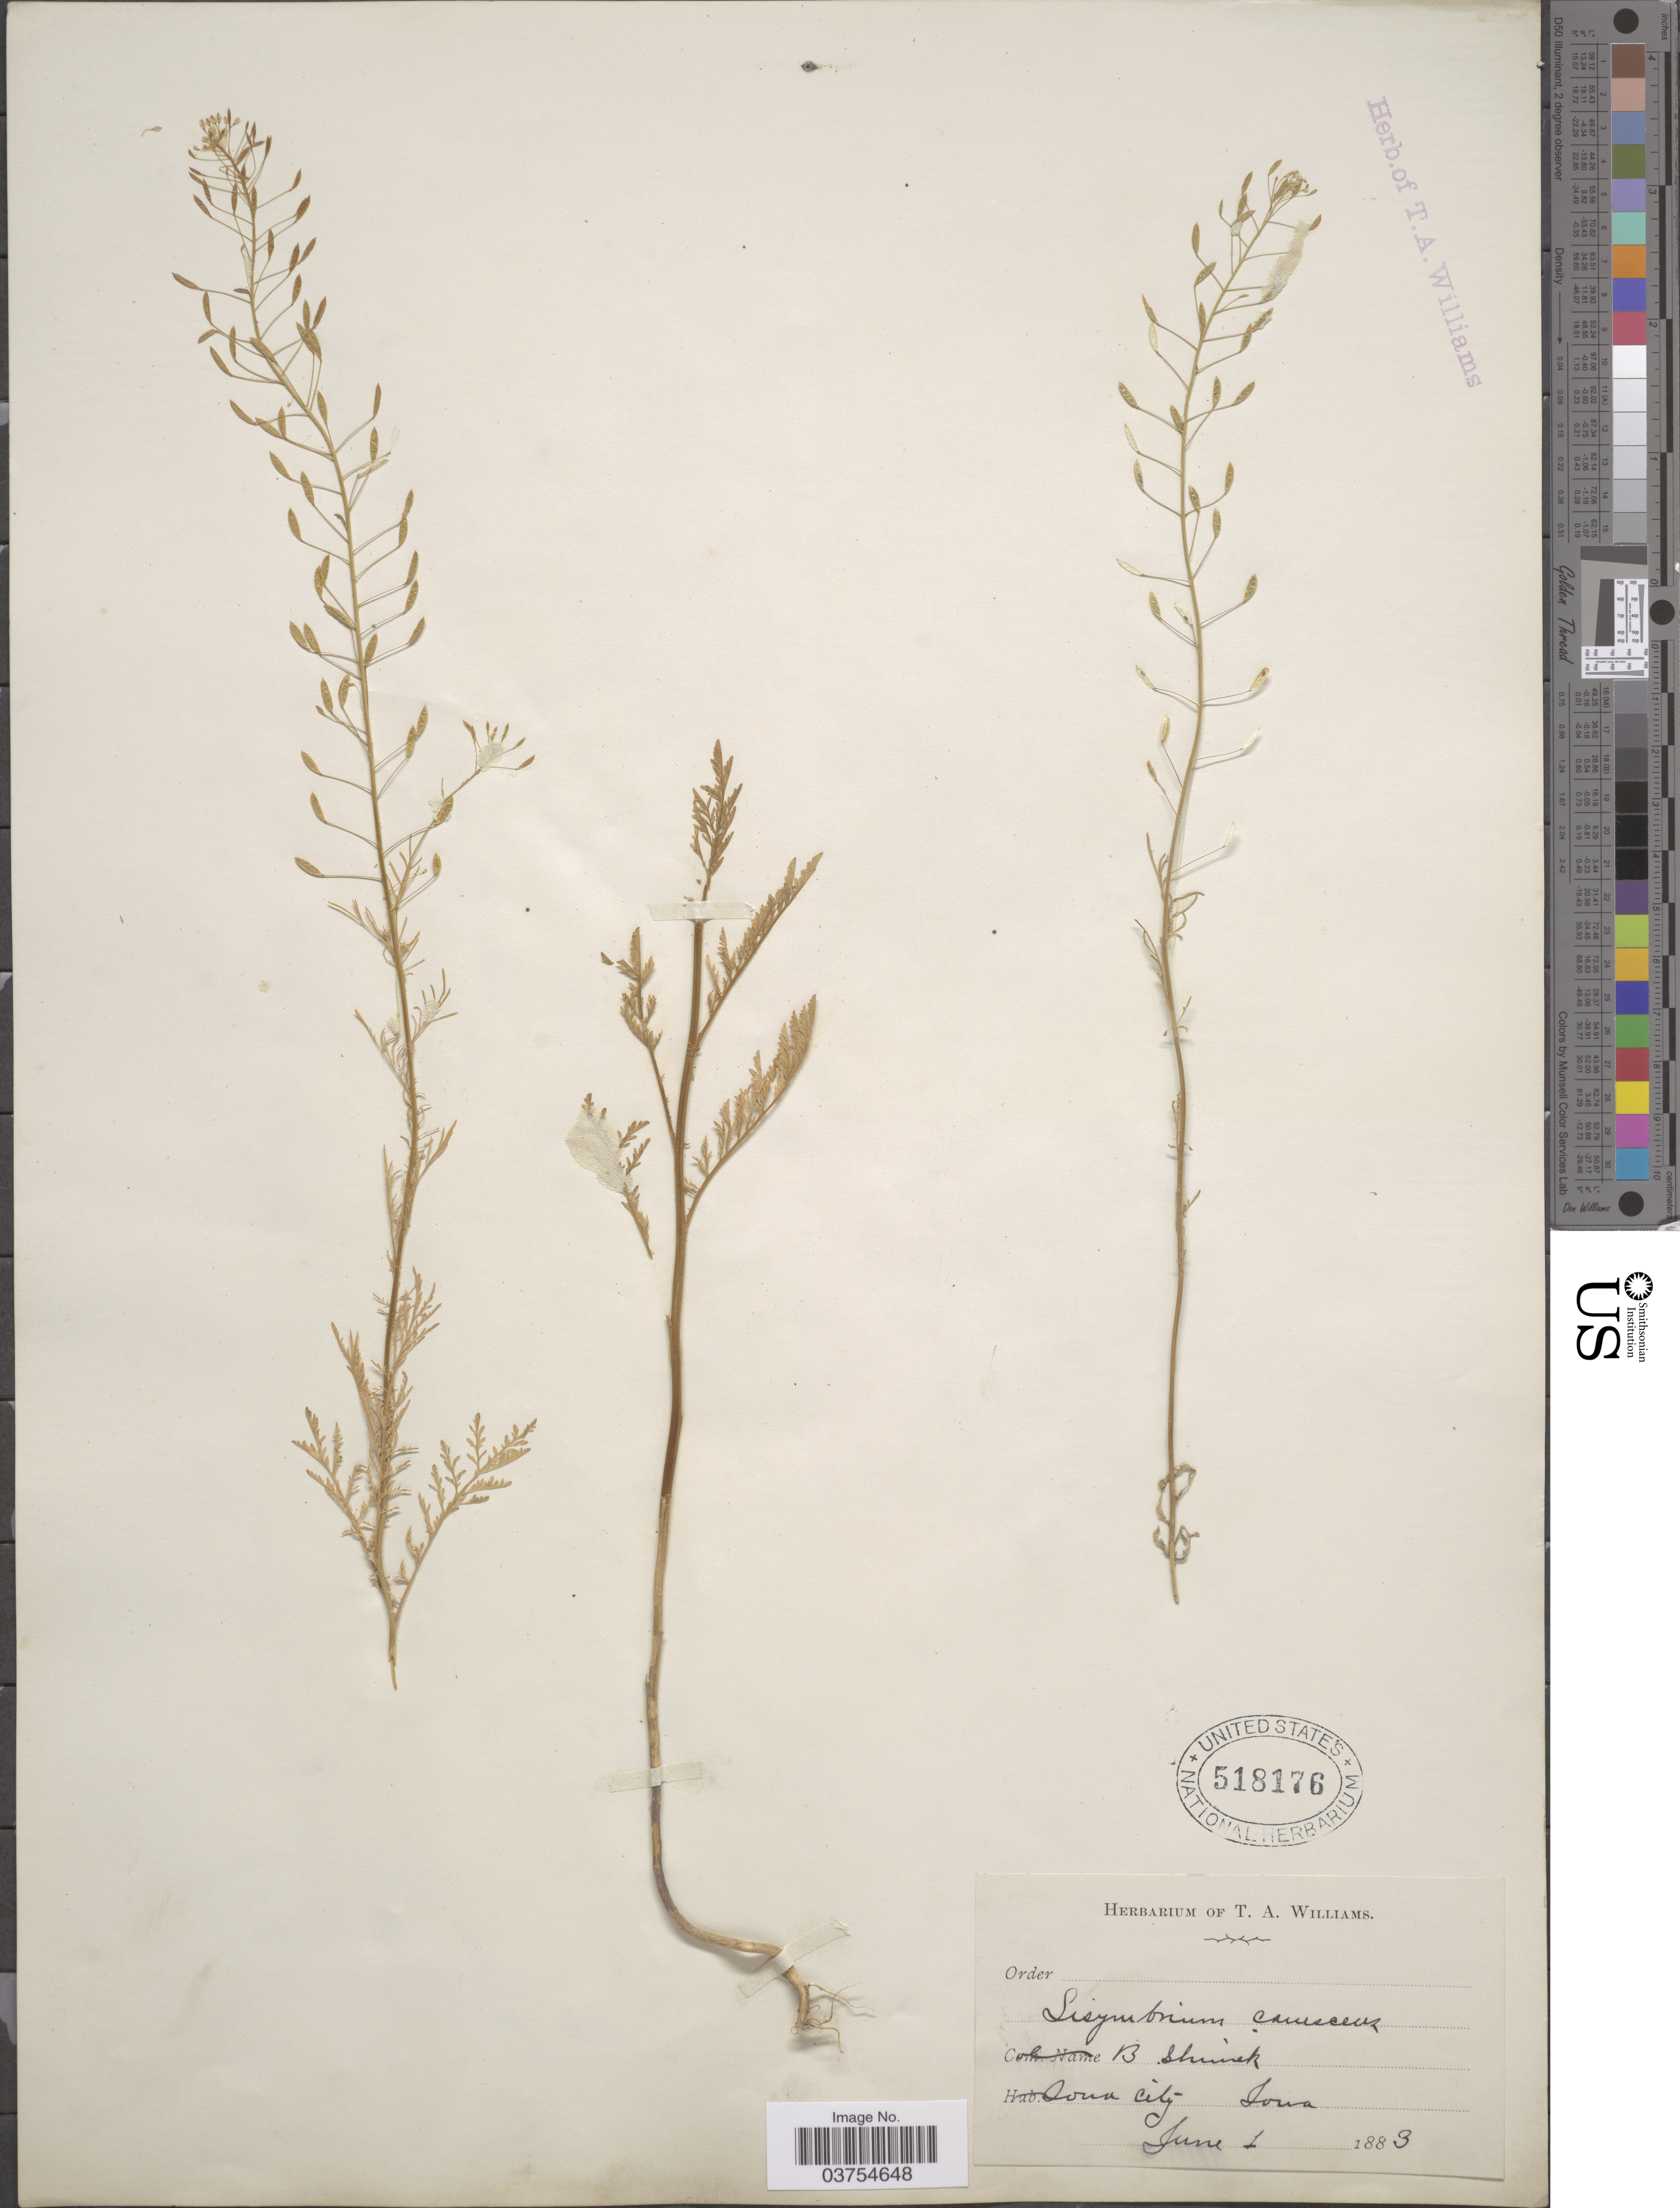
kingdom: Plantae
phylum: Tracheophyta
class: Magnoliopsida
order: Brassicales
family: Brassicaceae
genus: Descurainia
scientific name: Descurainia pinnata var. brachycarpa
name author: (Richardson) Fernald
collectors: B. Shimek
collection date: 1883-06-01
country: United States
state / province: Iowa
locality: Iowa City.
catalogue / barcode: US 518176